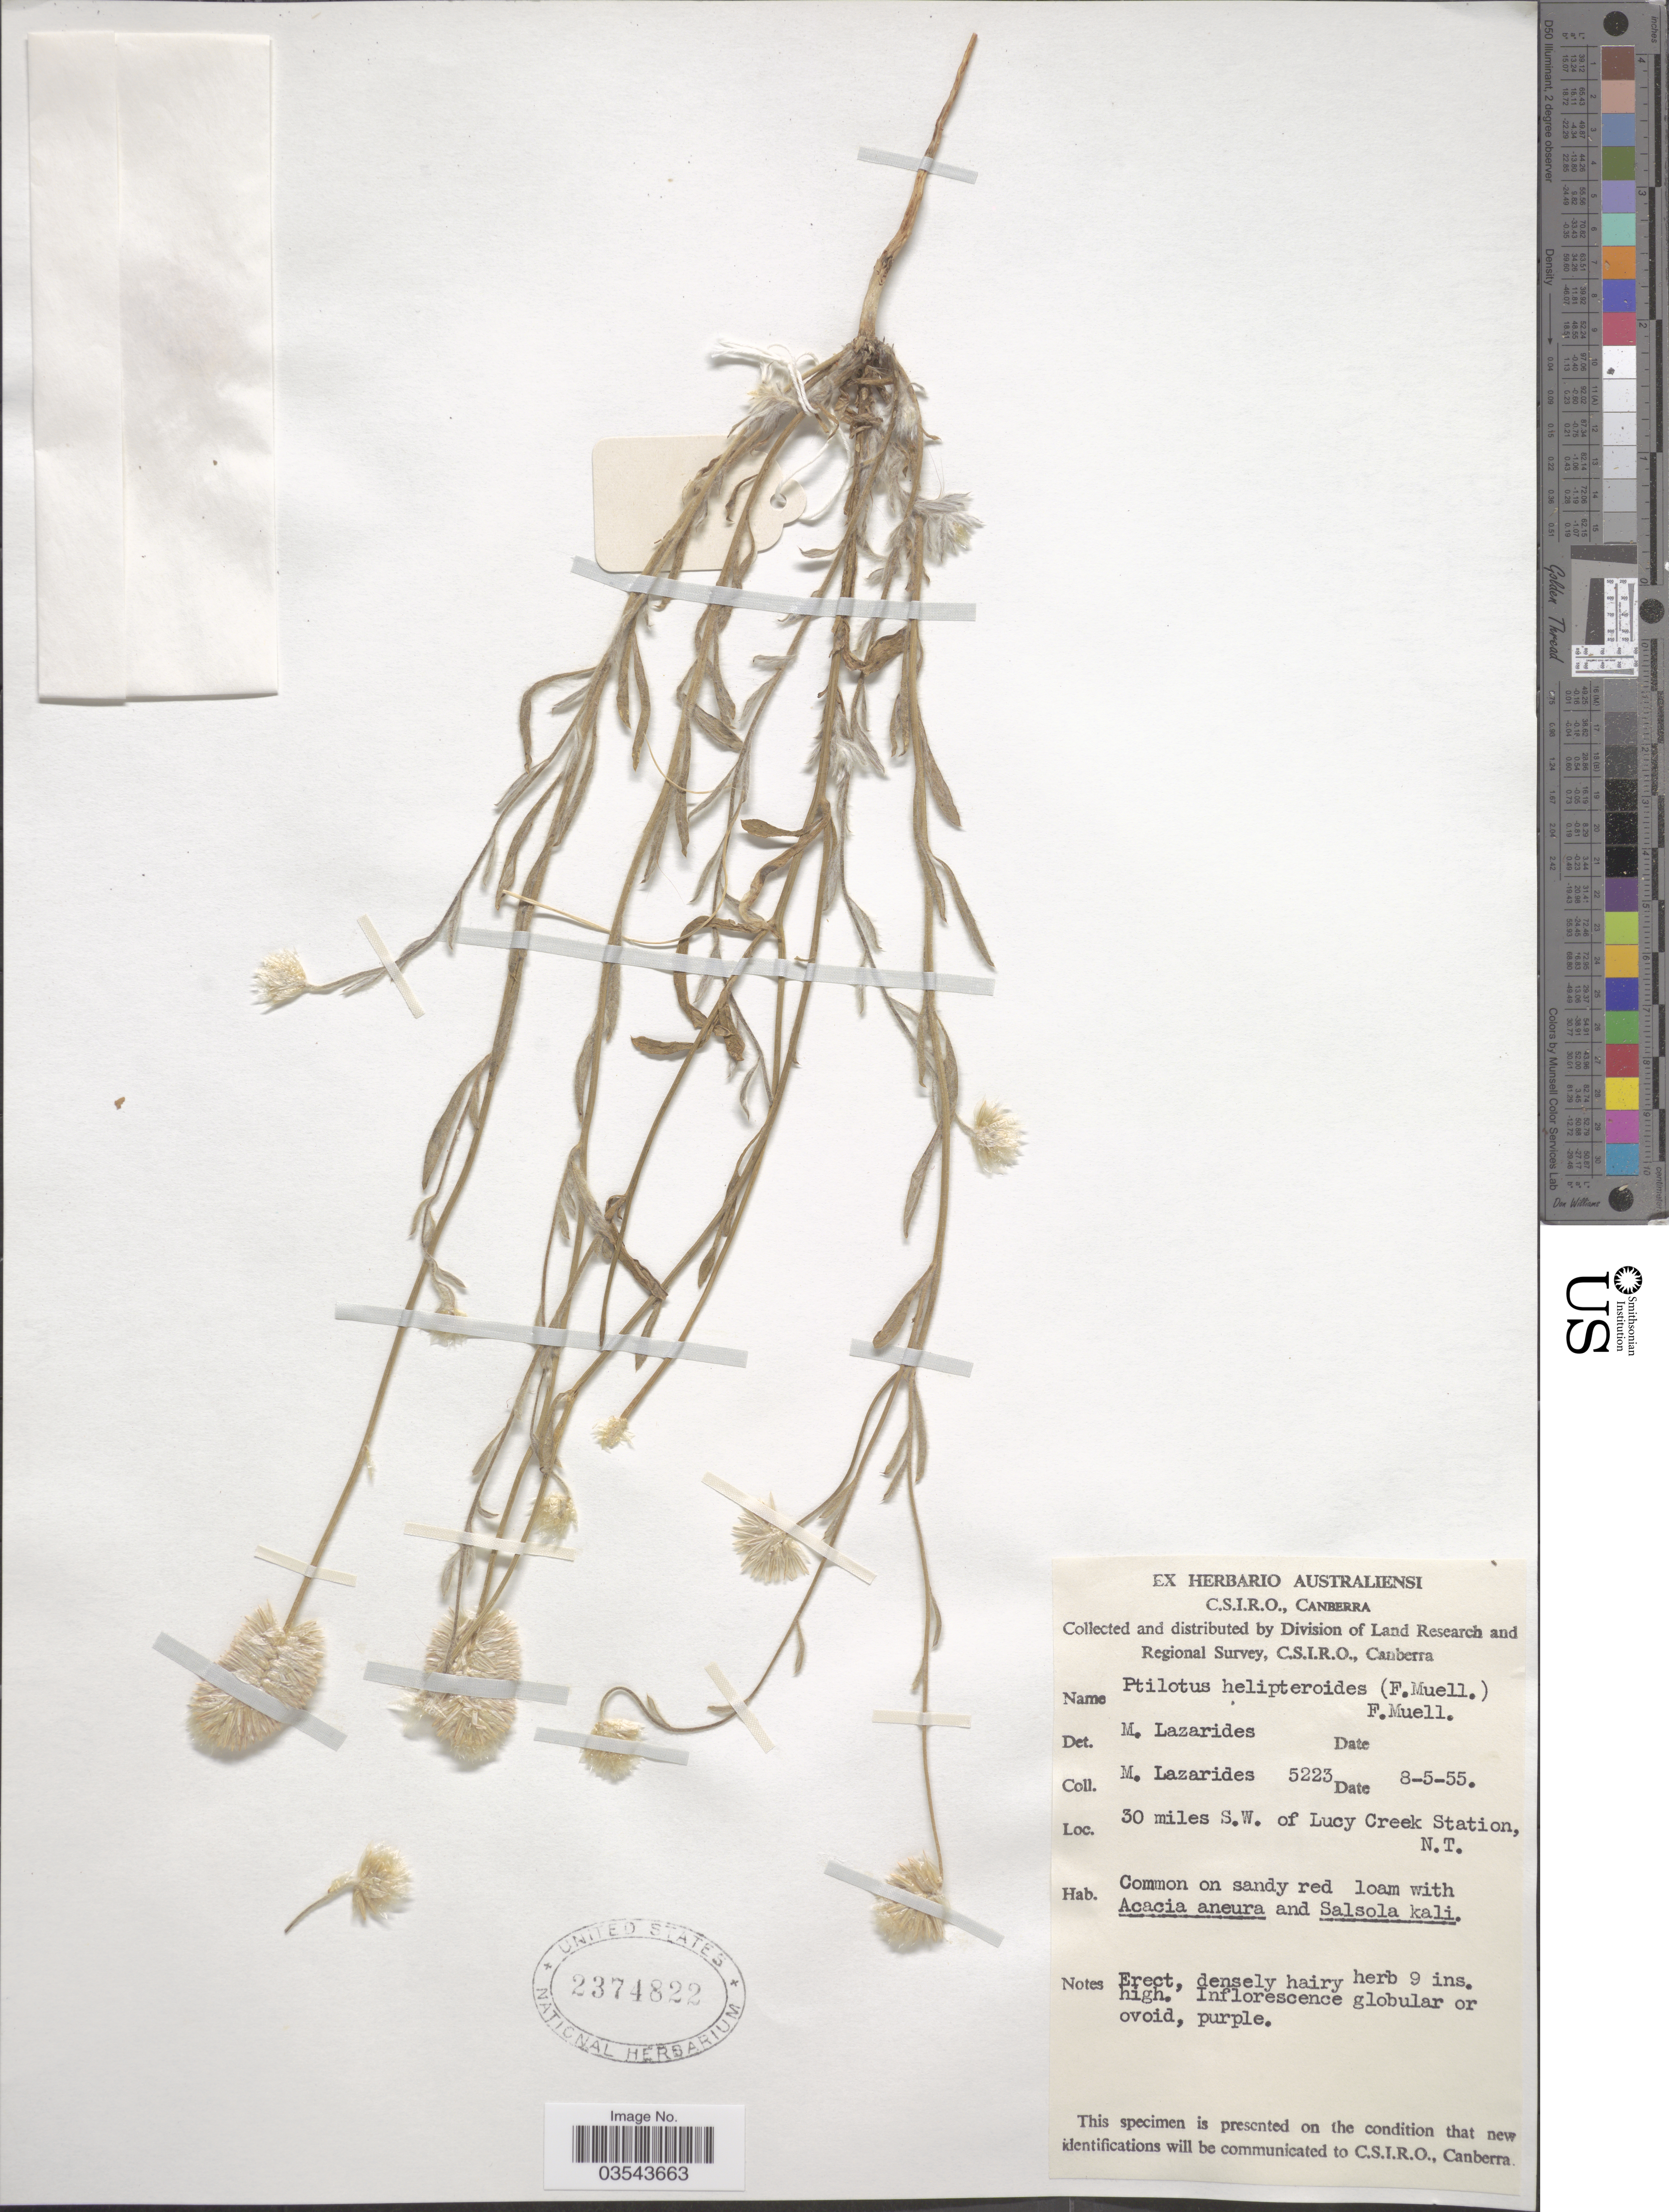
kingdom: Plantae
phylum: Tracheophyta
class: Magnoliopsida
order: Caryophyllales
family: Amaranthaceae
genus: Ptilotus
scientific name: Ptilotus helipteroides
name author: F. Muell.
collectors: M. Lazarides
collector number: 5223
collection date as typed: Transcribed d/m/y: 8/5/55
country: Australia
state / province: Northern Territory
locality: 30 miles S.W. of Lucy Creek Station, N.T.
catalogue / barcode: US 2374822